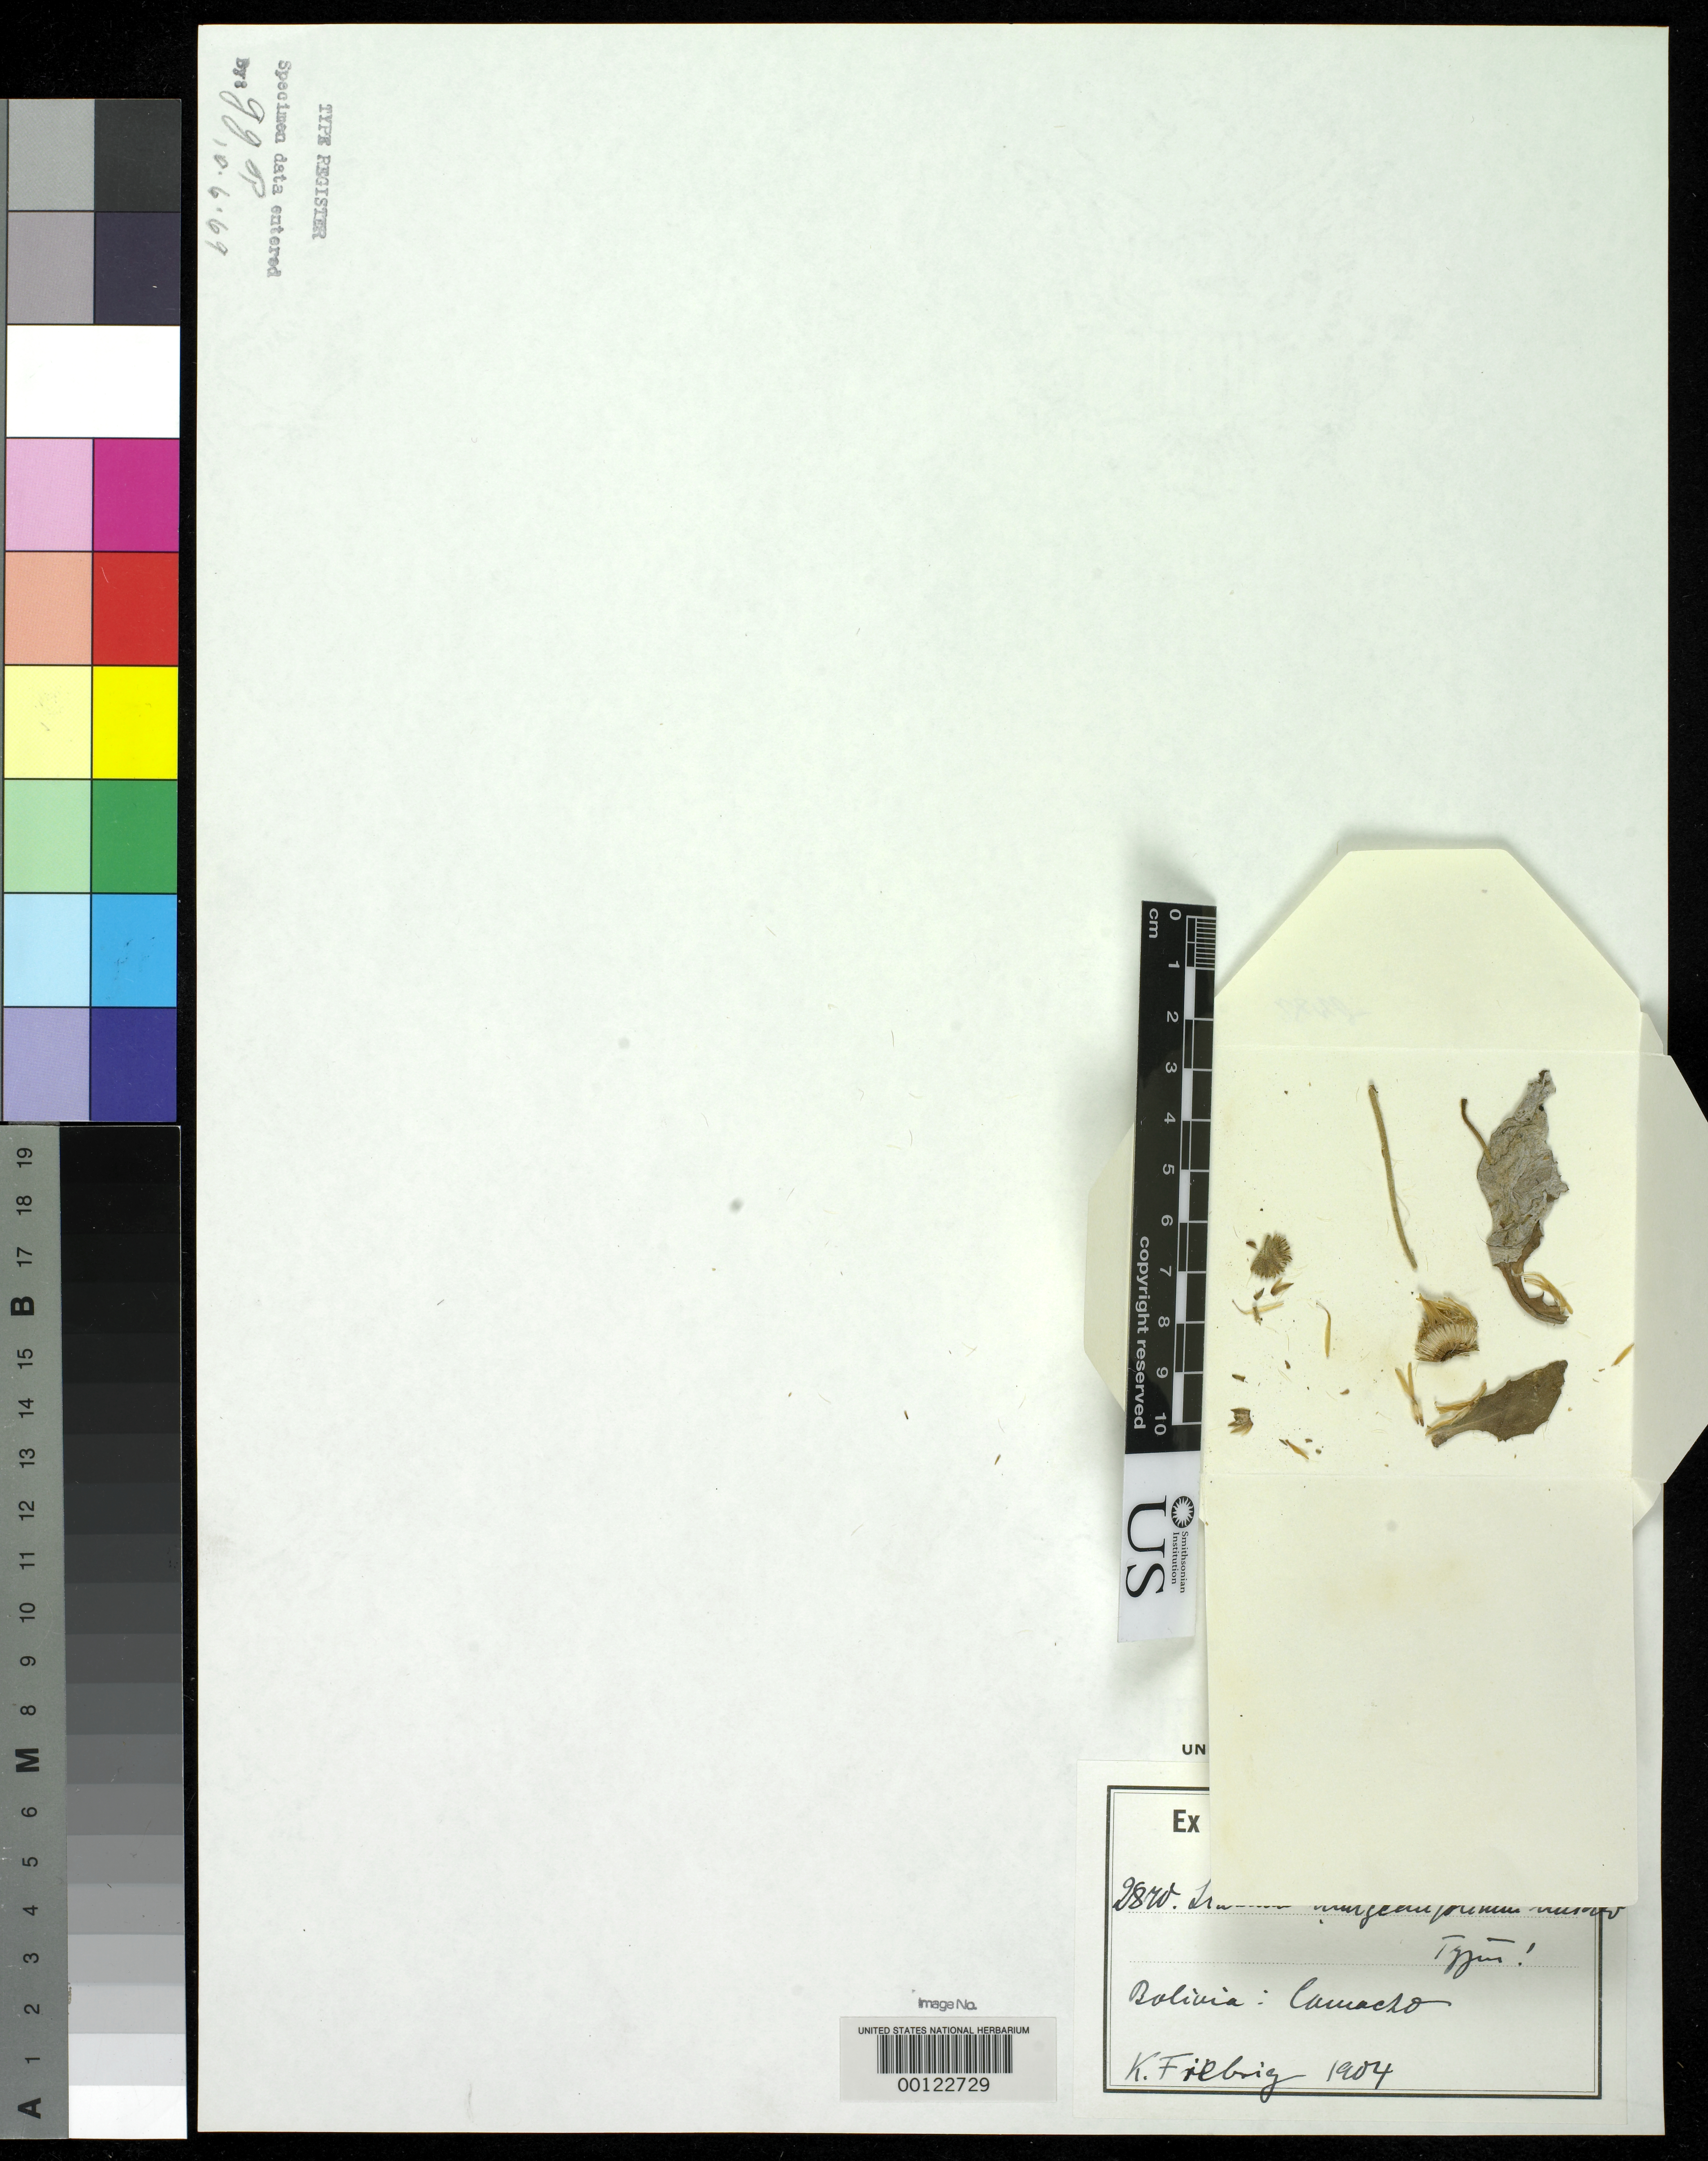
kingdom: Plantae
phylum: Tracheophyta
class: Magnoliopsida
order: Asterales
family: Asteraceae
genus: Liabum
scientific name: Liabum mulgediifolium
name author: Muschl.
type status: Type Fragment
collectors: K. Fiebrig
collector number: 2870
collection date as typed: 1904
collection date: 1904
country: Bolivia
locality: Camacho.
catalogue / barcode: US 1616631